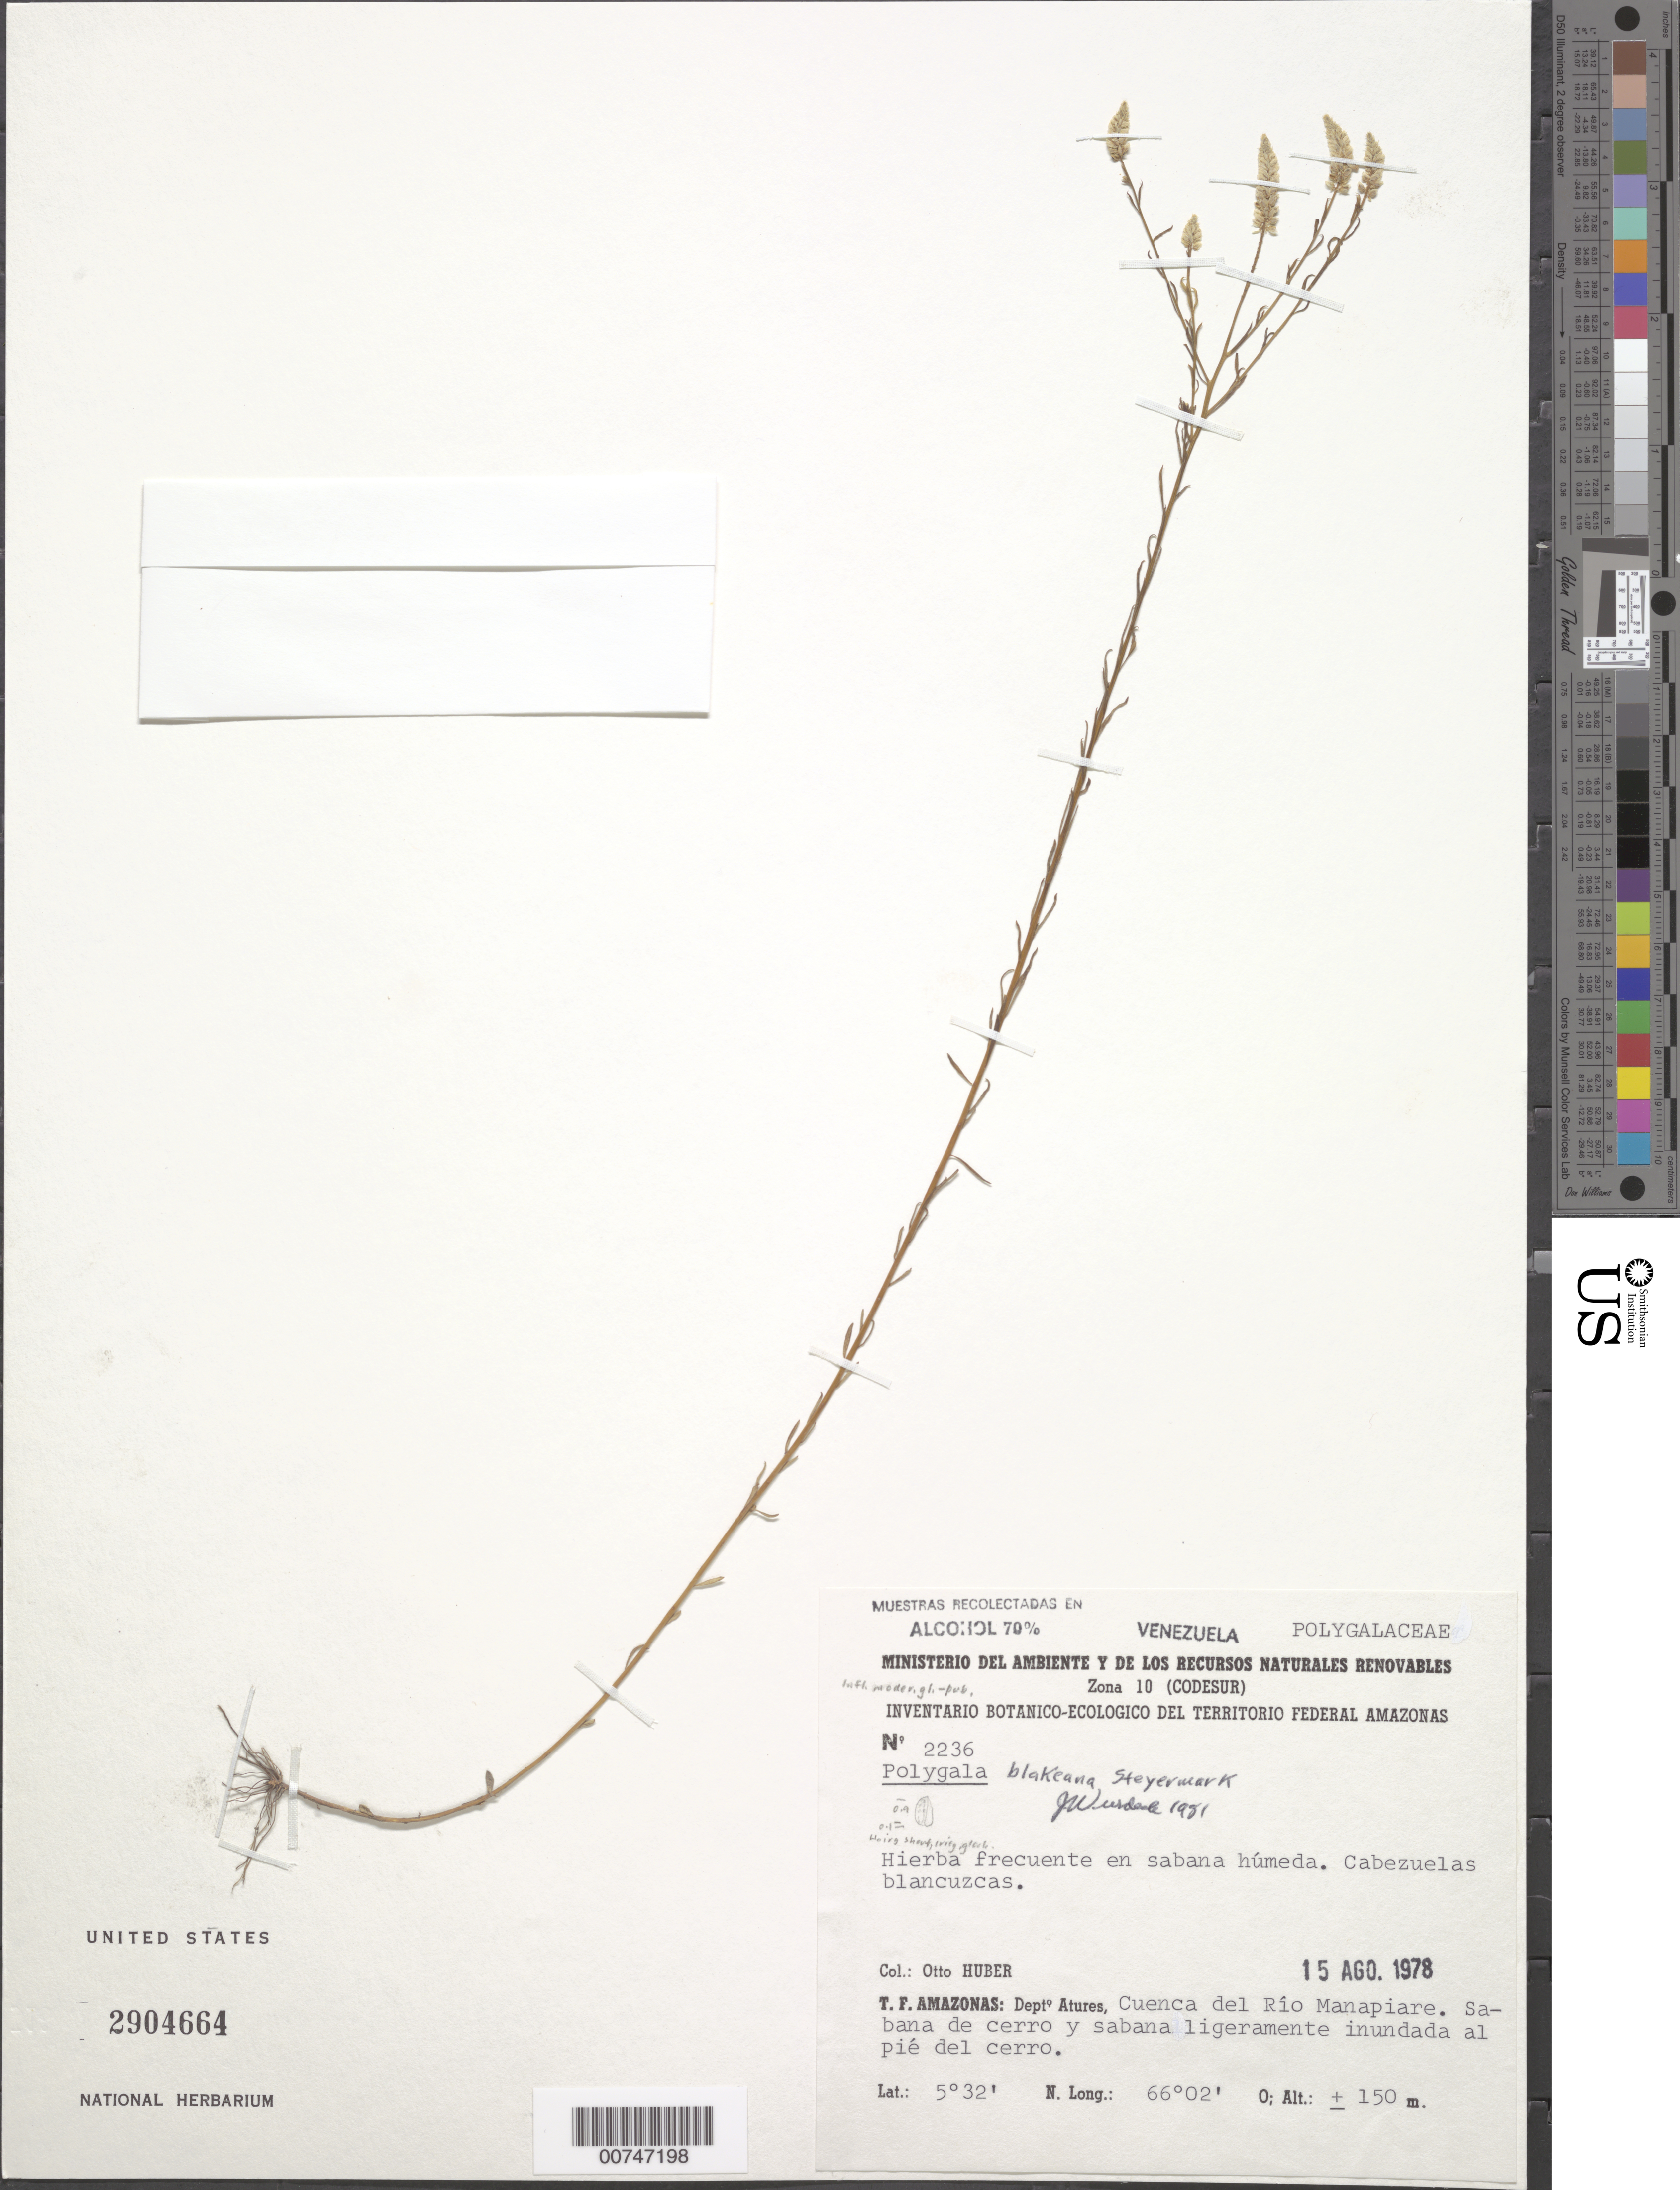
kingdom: Plantae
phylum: Tracheophyta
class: Magnoliopsida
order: Fabales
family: Polygalaceae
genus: Polygala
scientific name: Polygala appressa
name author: Benth.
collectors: O. Huber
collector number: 2236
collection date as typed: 15-Aug-78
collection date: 1978-08-15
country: Venezuela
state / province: Amazonas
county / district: Atures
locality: Río Manapiare, cuenca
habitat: Wet savanna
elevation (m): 150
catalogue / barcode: US 2904664